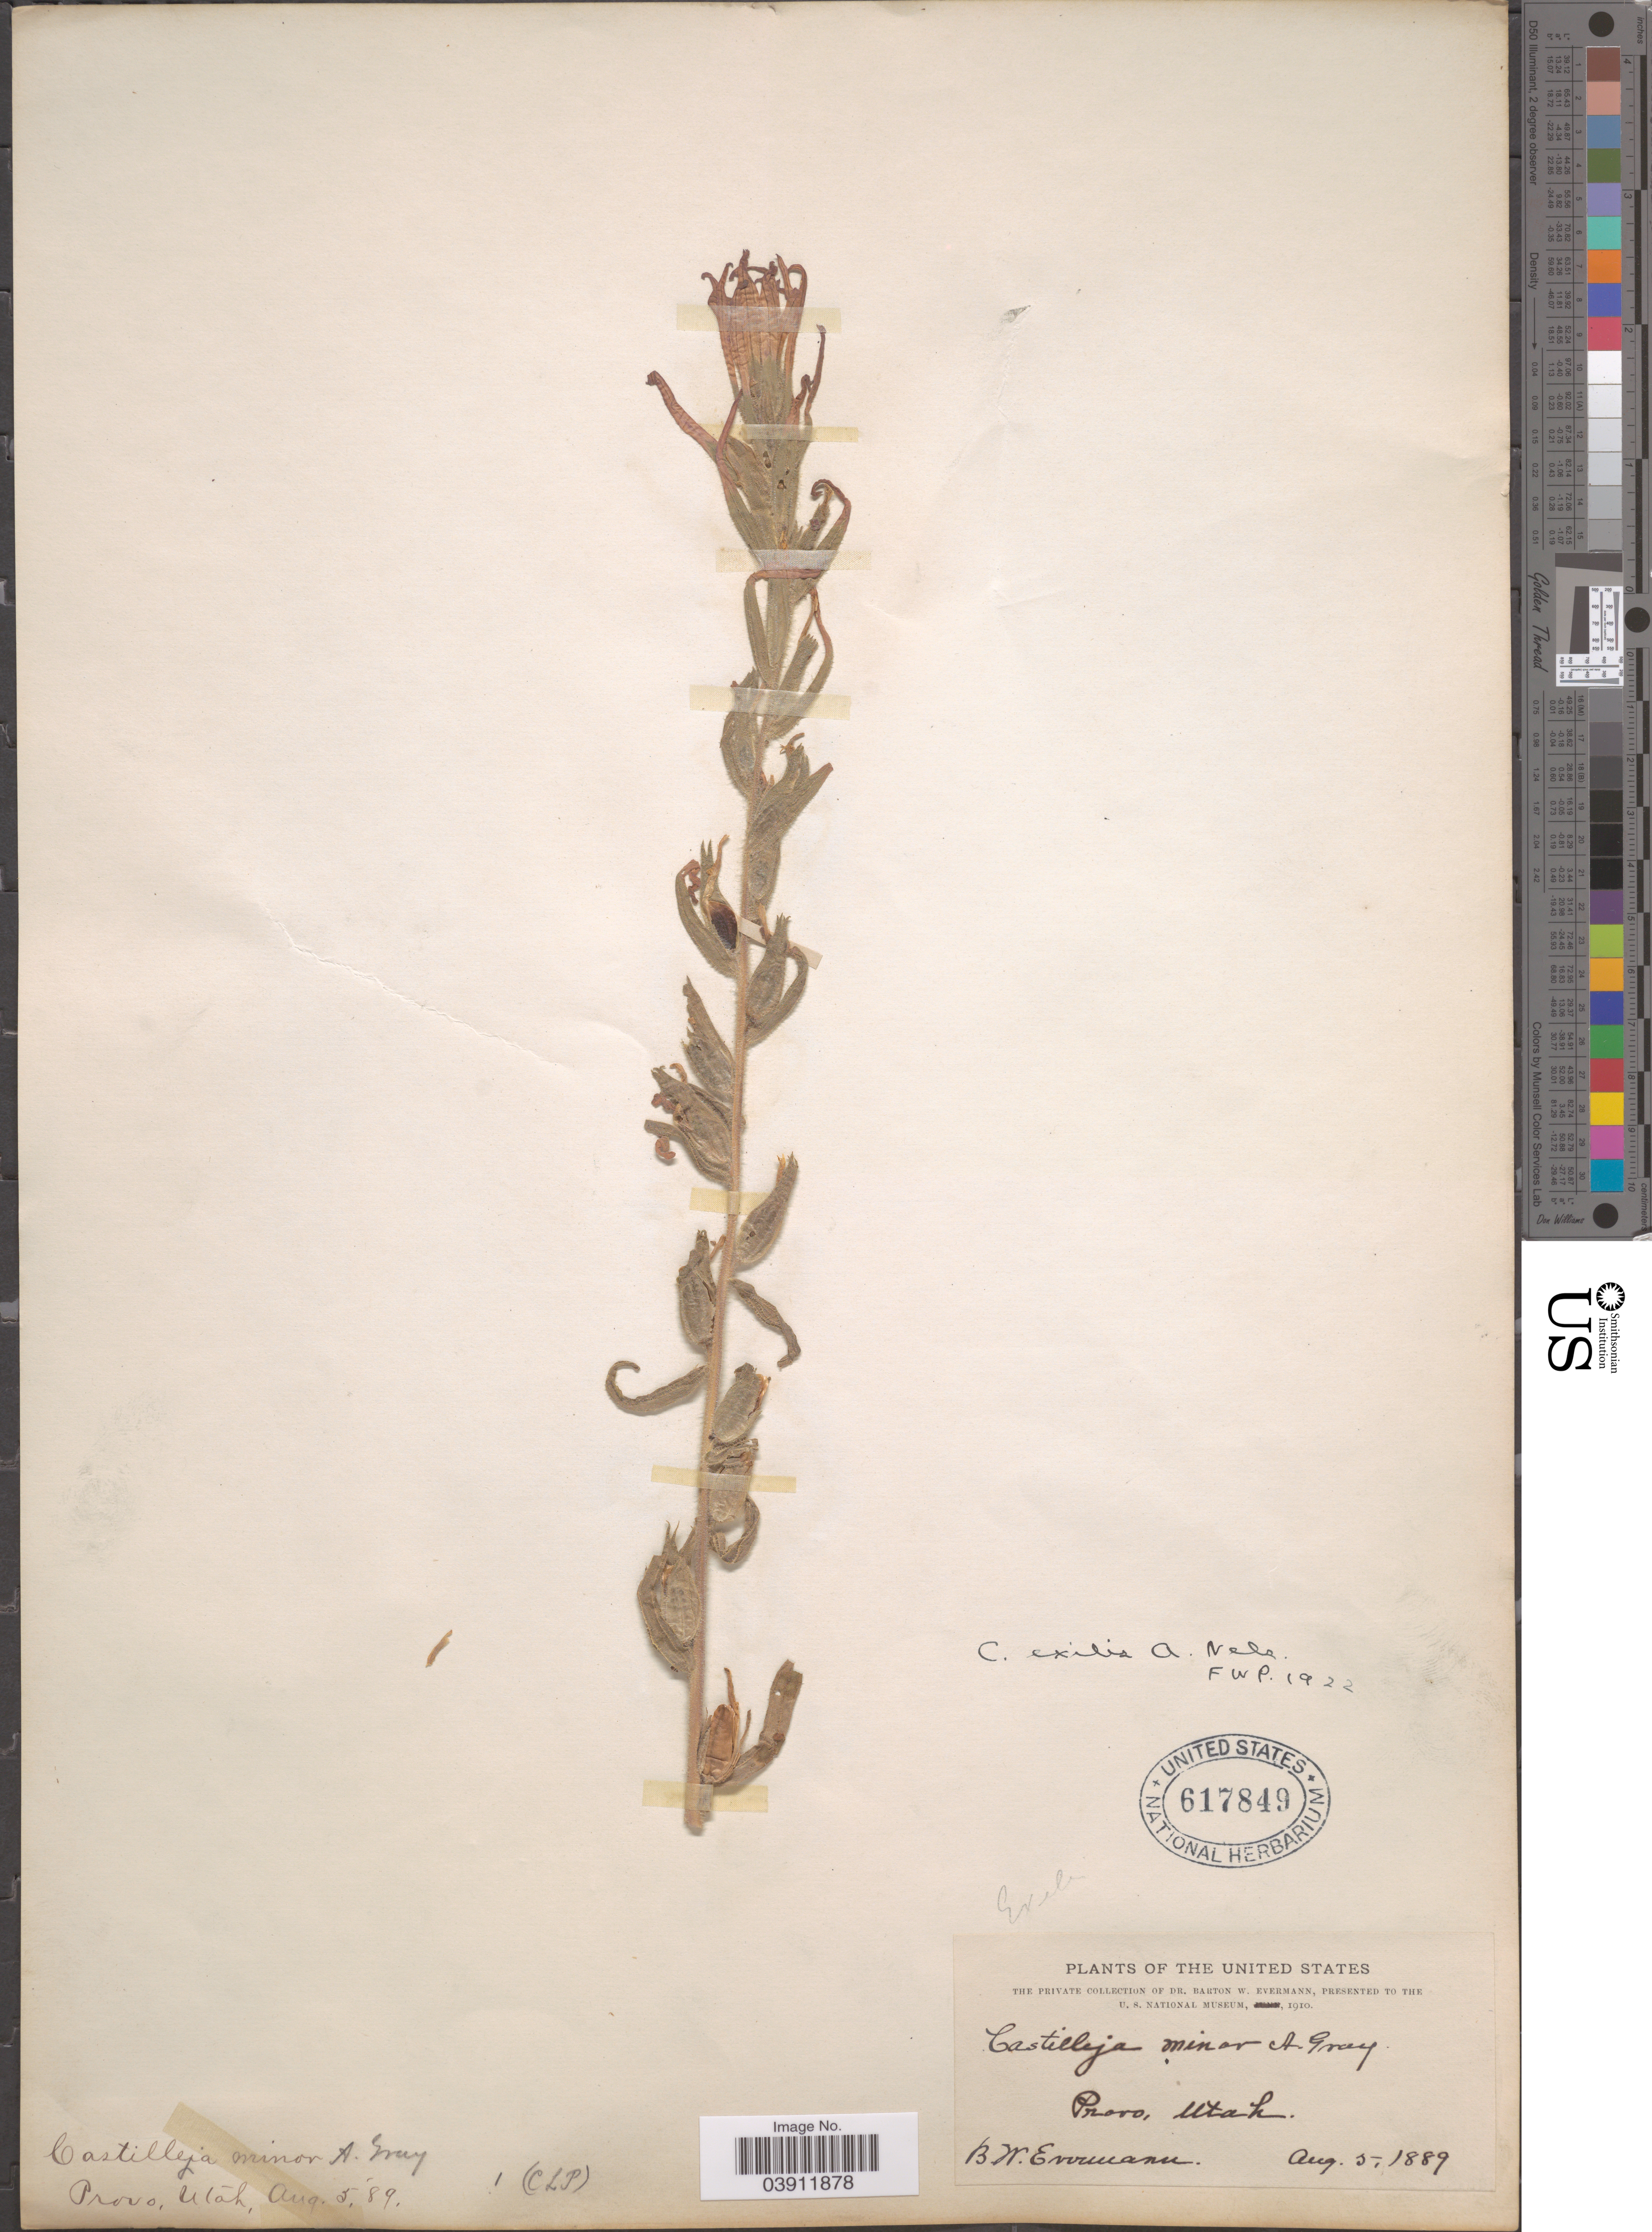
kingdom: Plantae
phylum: Tracheophyta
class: Magnoliopsida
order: Lamiales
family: Orobanchaceae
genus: Castilleja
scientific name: Castilleja exilis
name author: A. Nelson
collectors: B. W. Evermann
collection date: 1889-08-05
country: United States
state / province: Utah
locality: Provo.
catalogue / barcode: US 617849